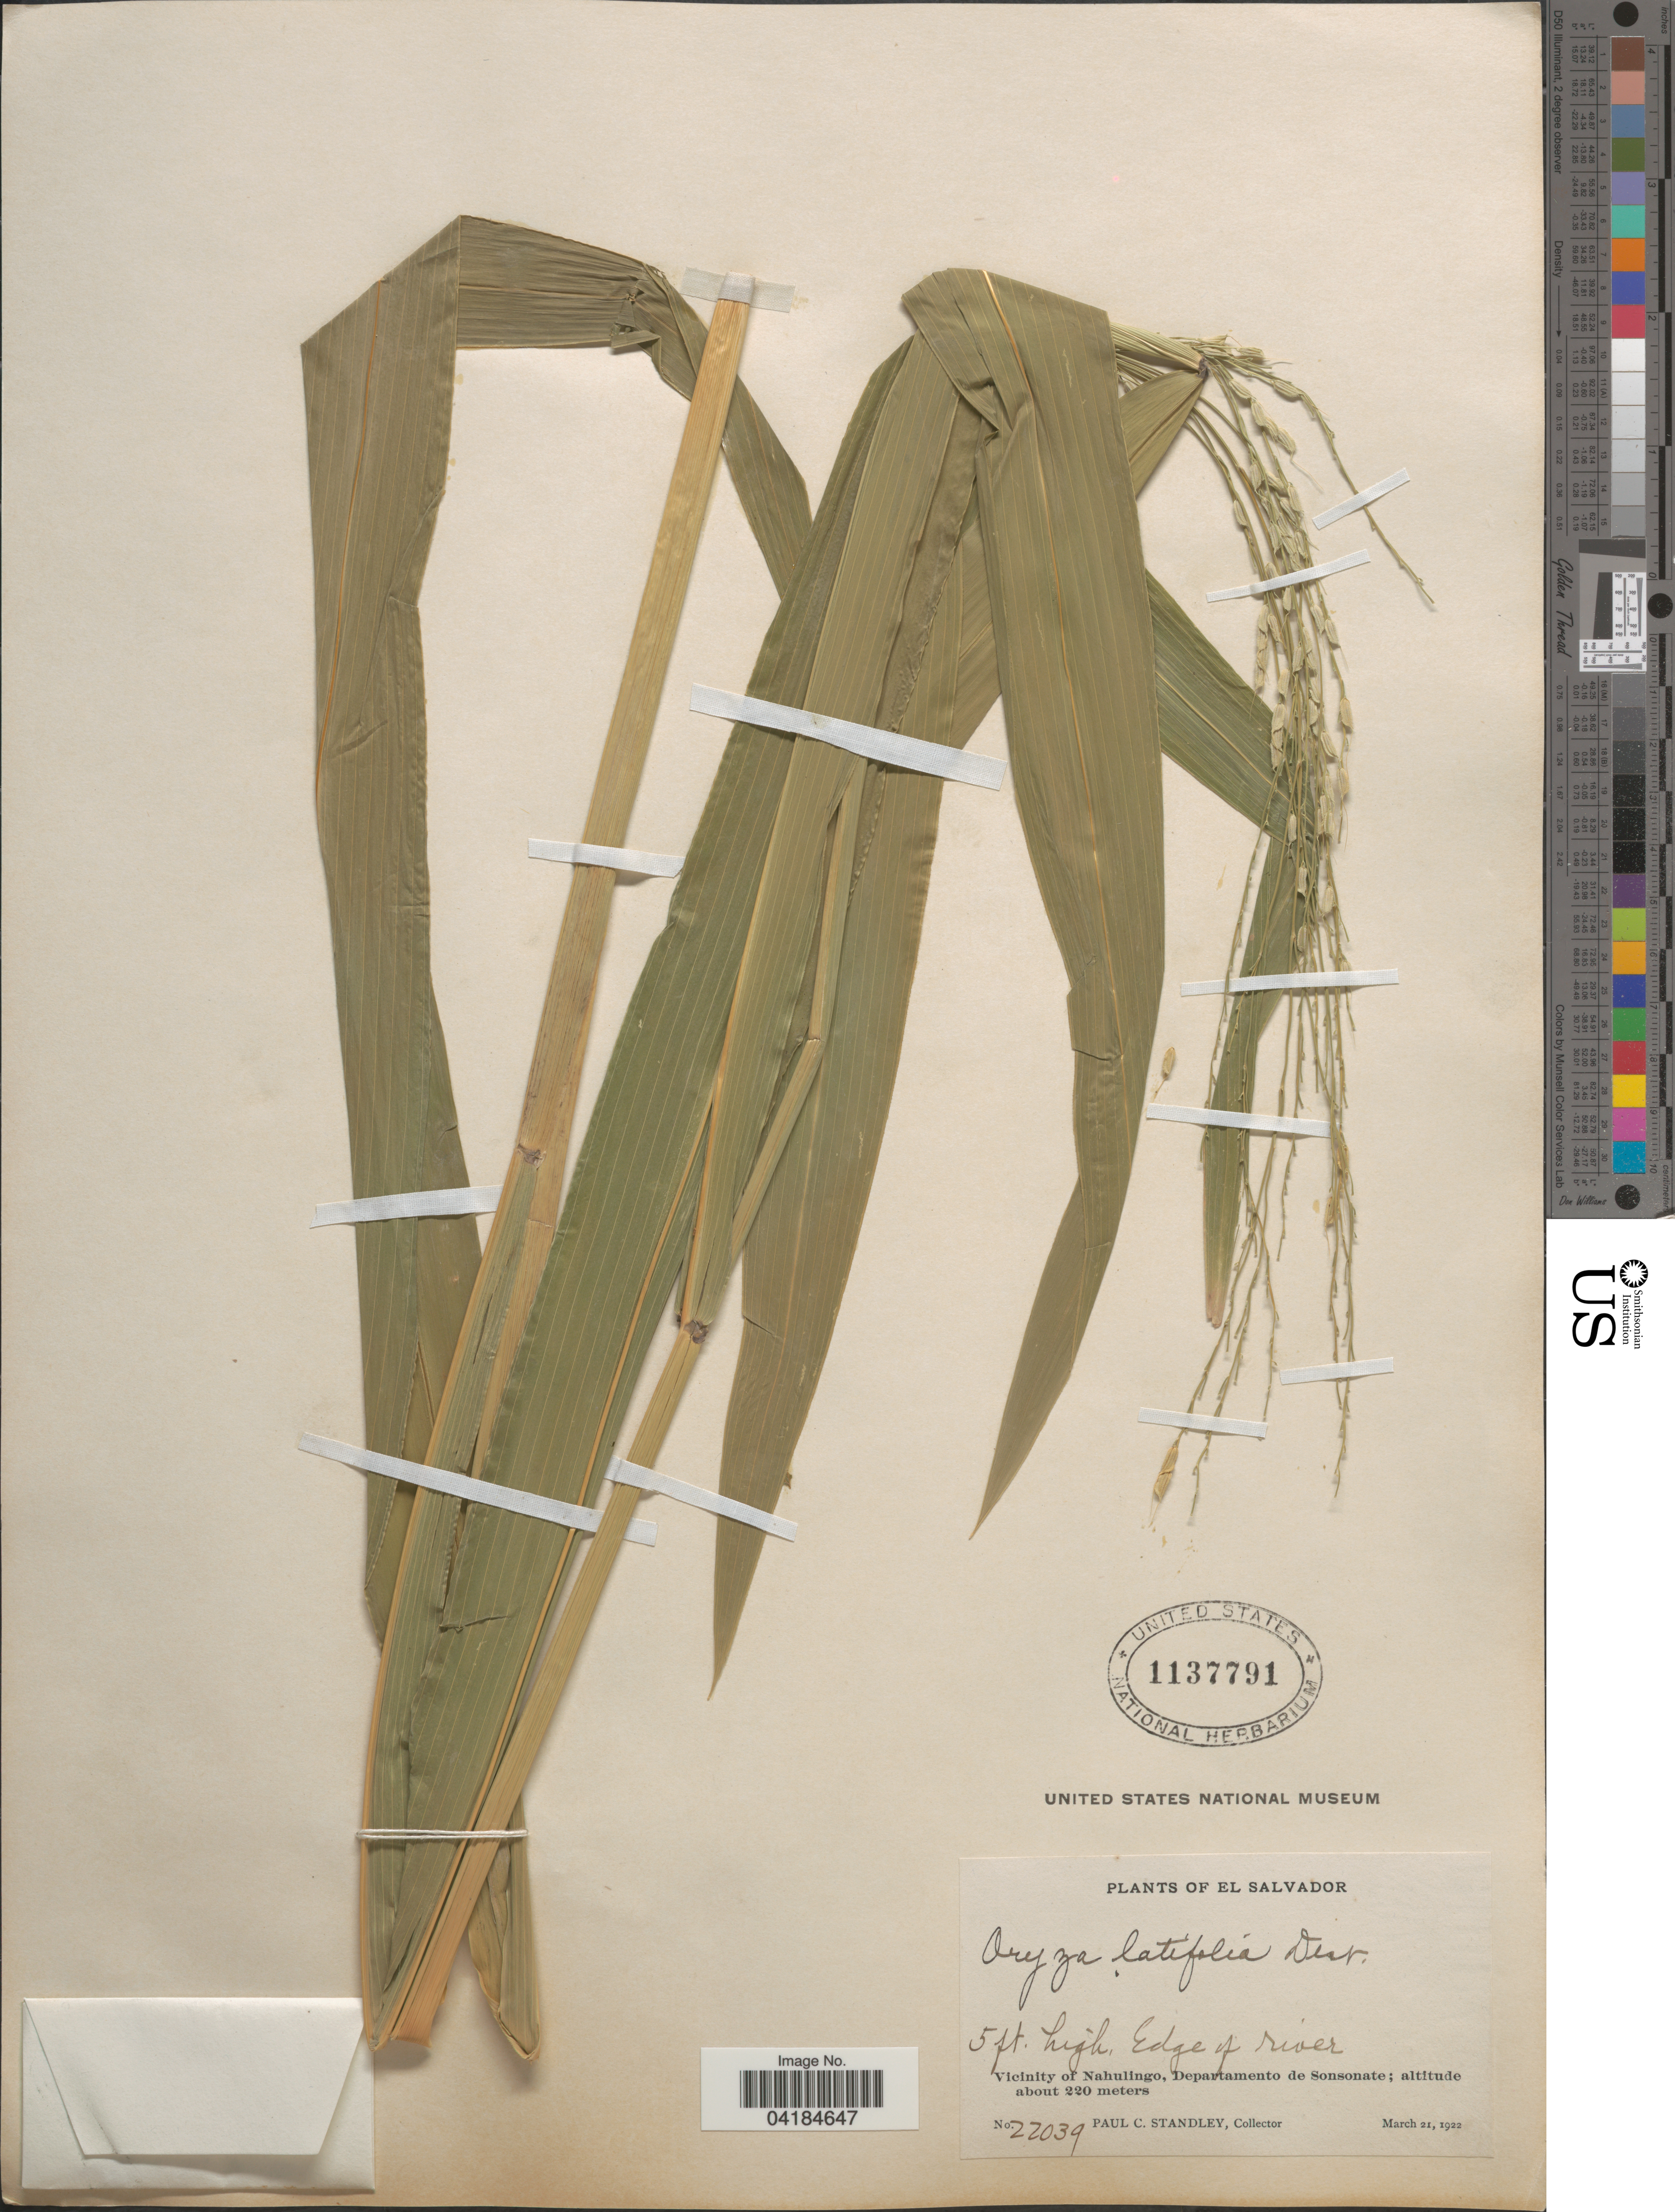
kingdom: Plantae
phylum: Tracheophyta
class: Liliopsida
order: Poales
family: Poaceae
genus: Oryza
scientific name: Oryza latifolia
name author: Desv.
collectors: P. C. Standley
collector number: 22039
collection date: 1922-03-21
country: El Salvador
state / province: Sonsonate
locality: Vicinity of Nahulingo, Departamento de Sonsonate.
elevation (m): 220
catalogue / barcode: US 1137791